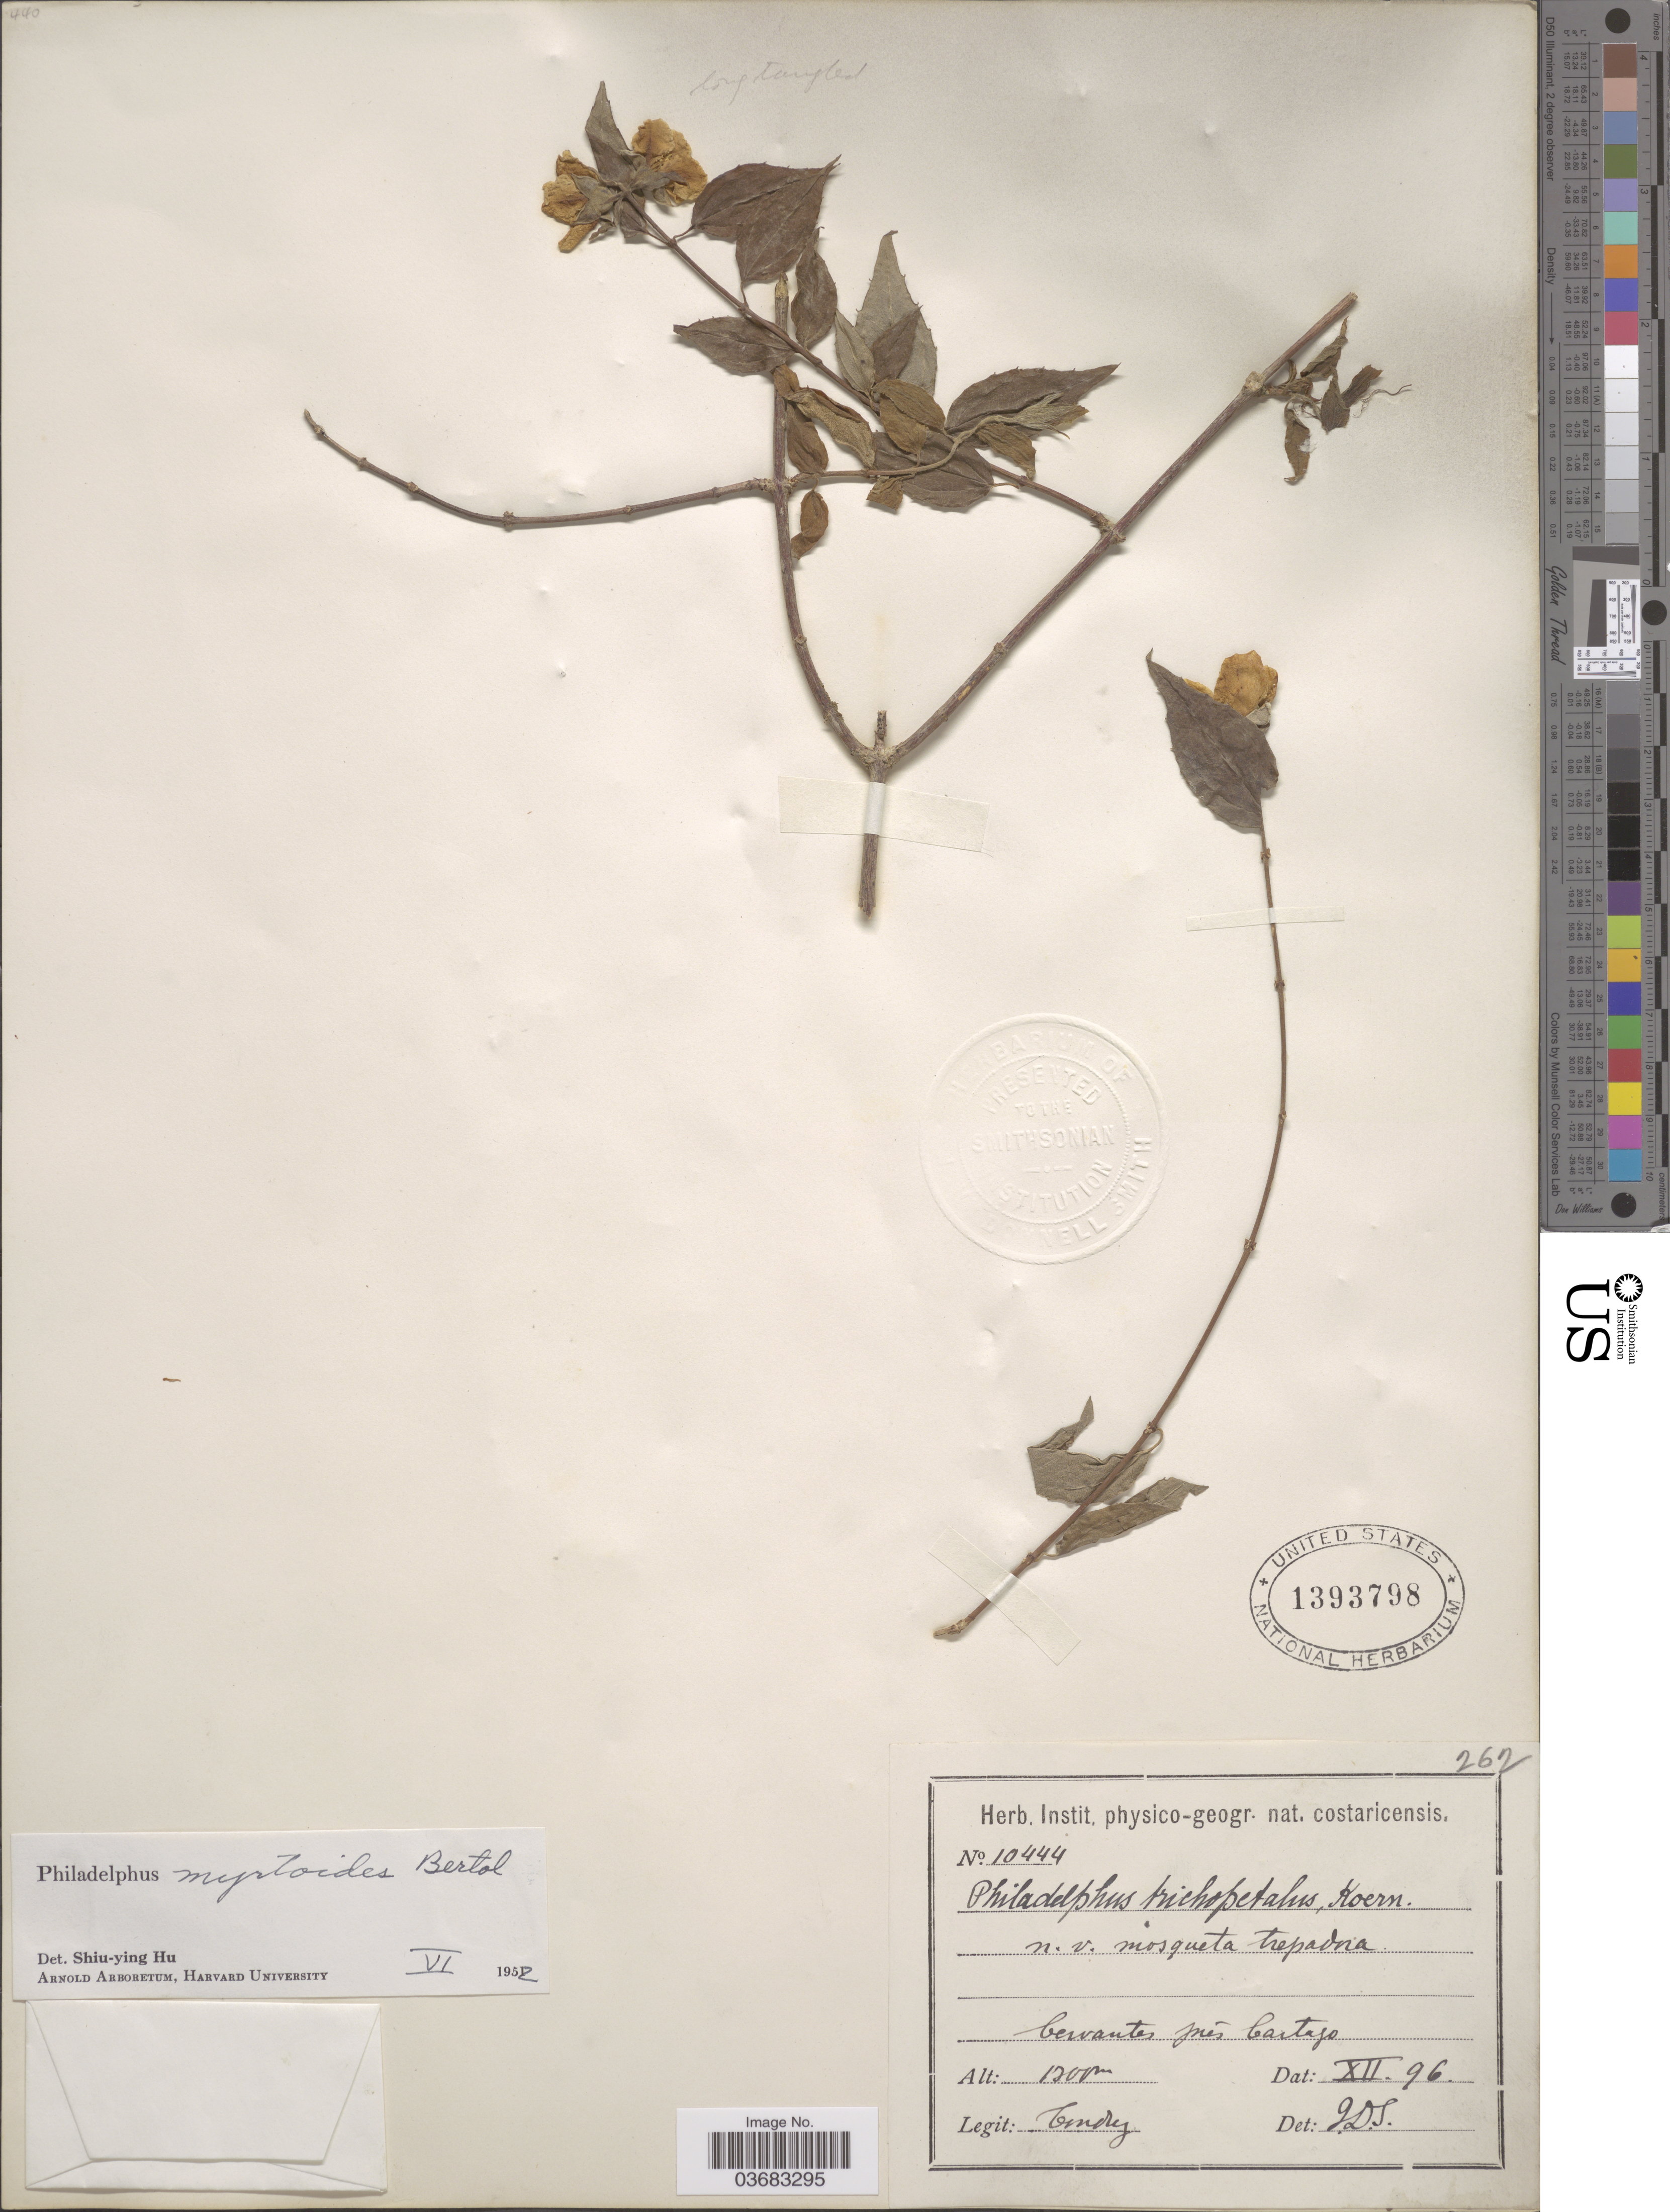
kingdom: Plantae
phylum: Tracheophyta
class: Magnoliopsida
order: Cornales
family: Hydrangeaceae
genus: Philadelphus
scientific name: Philadelphus myrtoides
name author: Bertol.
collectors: Tonduz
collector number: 262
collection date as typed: Transcribed d/m/y: /12/96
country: Costa Rica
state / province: Cartago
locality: Cervantes prés Cartago.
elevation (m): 1200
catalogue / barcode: US 1393798